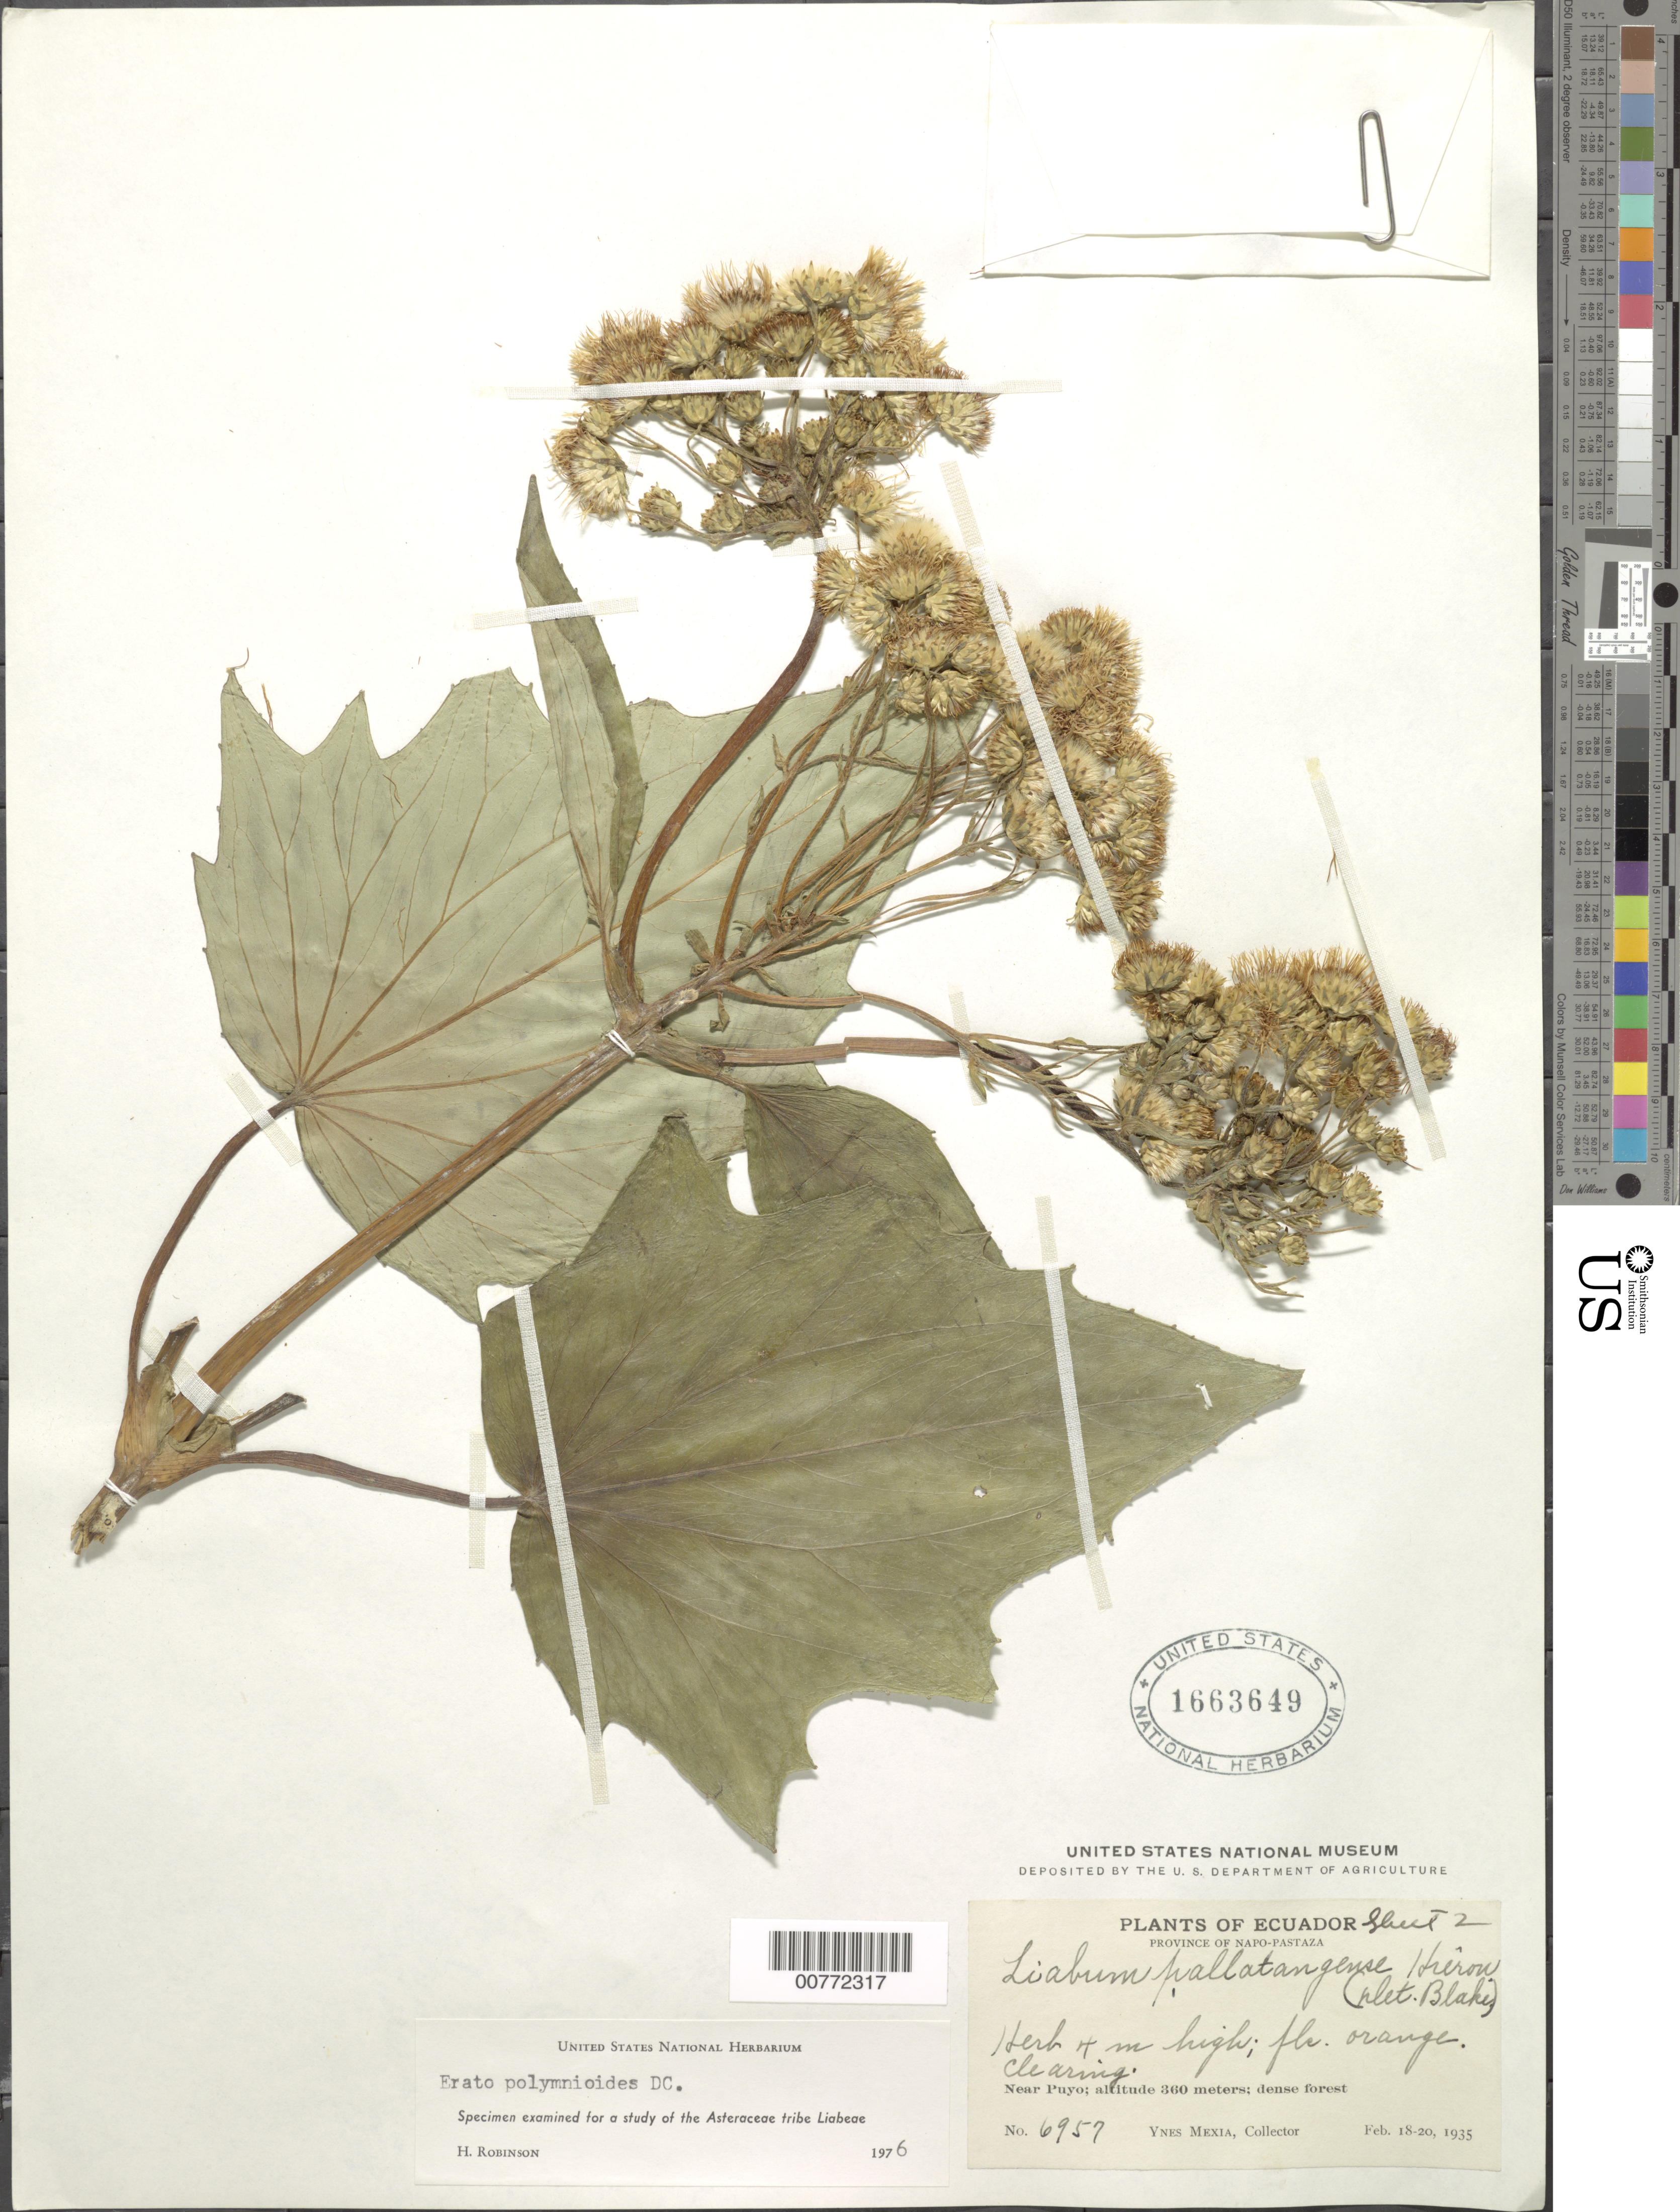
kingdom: Plantae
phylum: Tracheophyta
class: Magnoliopsida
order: Asterales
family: Asteraceae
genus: Erato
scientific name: Erato polymnioides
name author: DC.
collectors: Y. Mexia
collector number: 6957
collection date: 1935-02-18/1935-02-20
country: Ecuador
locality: Province of Napo-Pastaza, Near Puyo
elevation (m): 360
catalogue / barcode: US 1663649